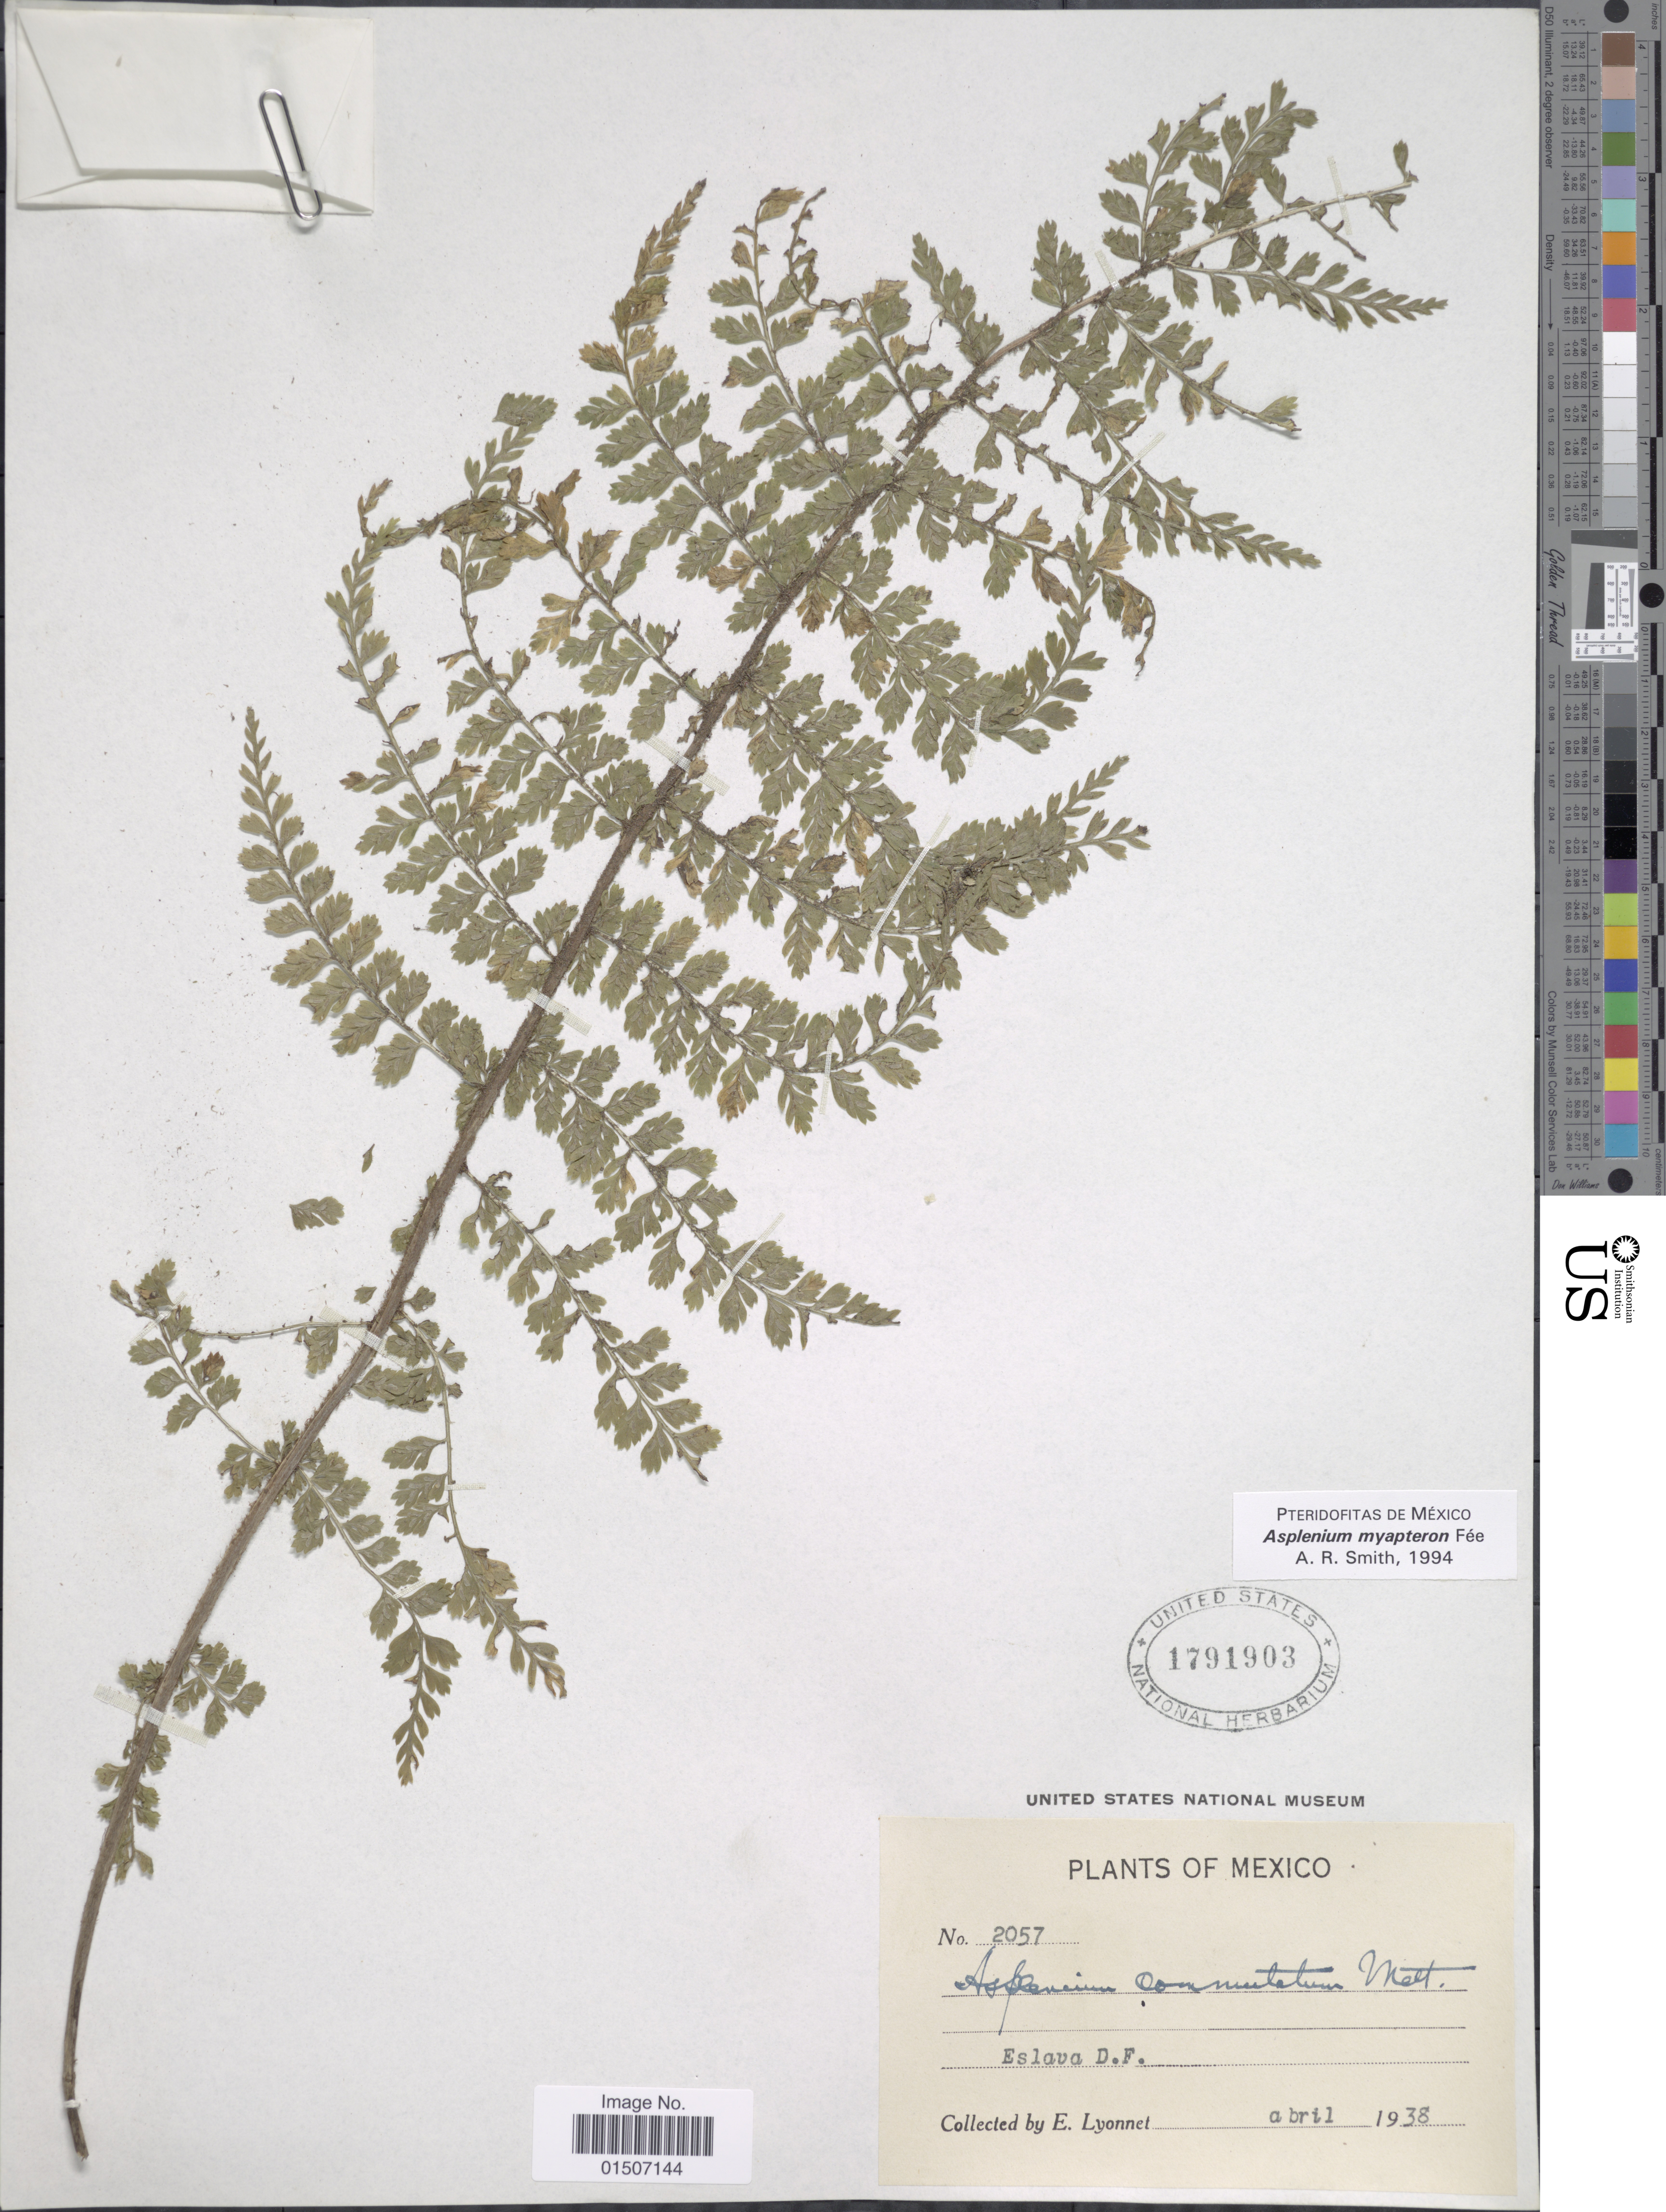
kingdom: Plantae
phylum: Tracheophyta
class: Polypodiopsida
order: Polypodiales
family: Aspleniaceae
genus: Asplenium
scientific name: Asplenium myapteron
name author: Fée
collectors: E. Lyonnet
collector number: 2057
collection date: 1938-04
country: Mexico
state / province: Distrito Federal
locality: Eslava D.F.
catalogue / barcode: US 1791903